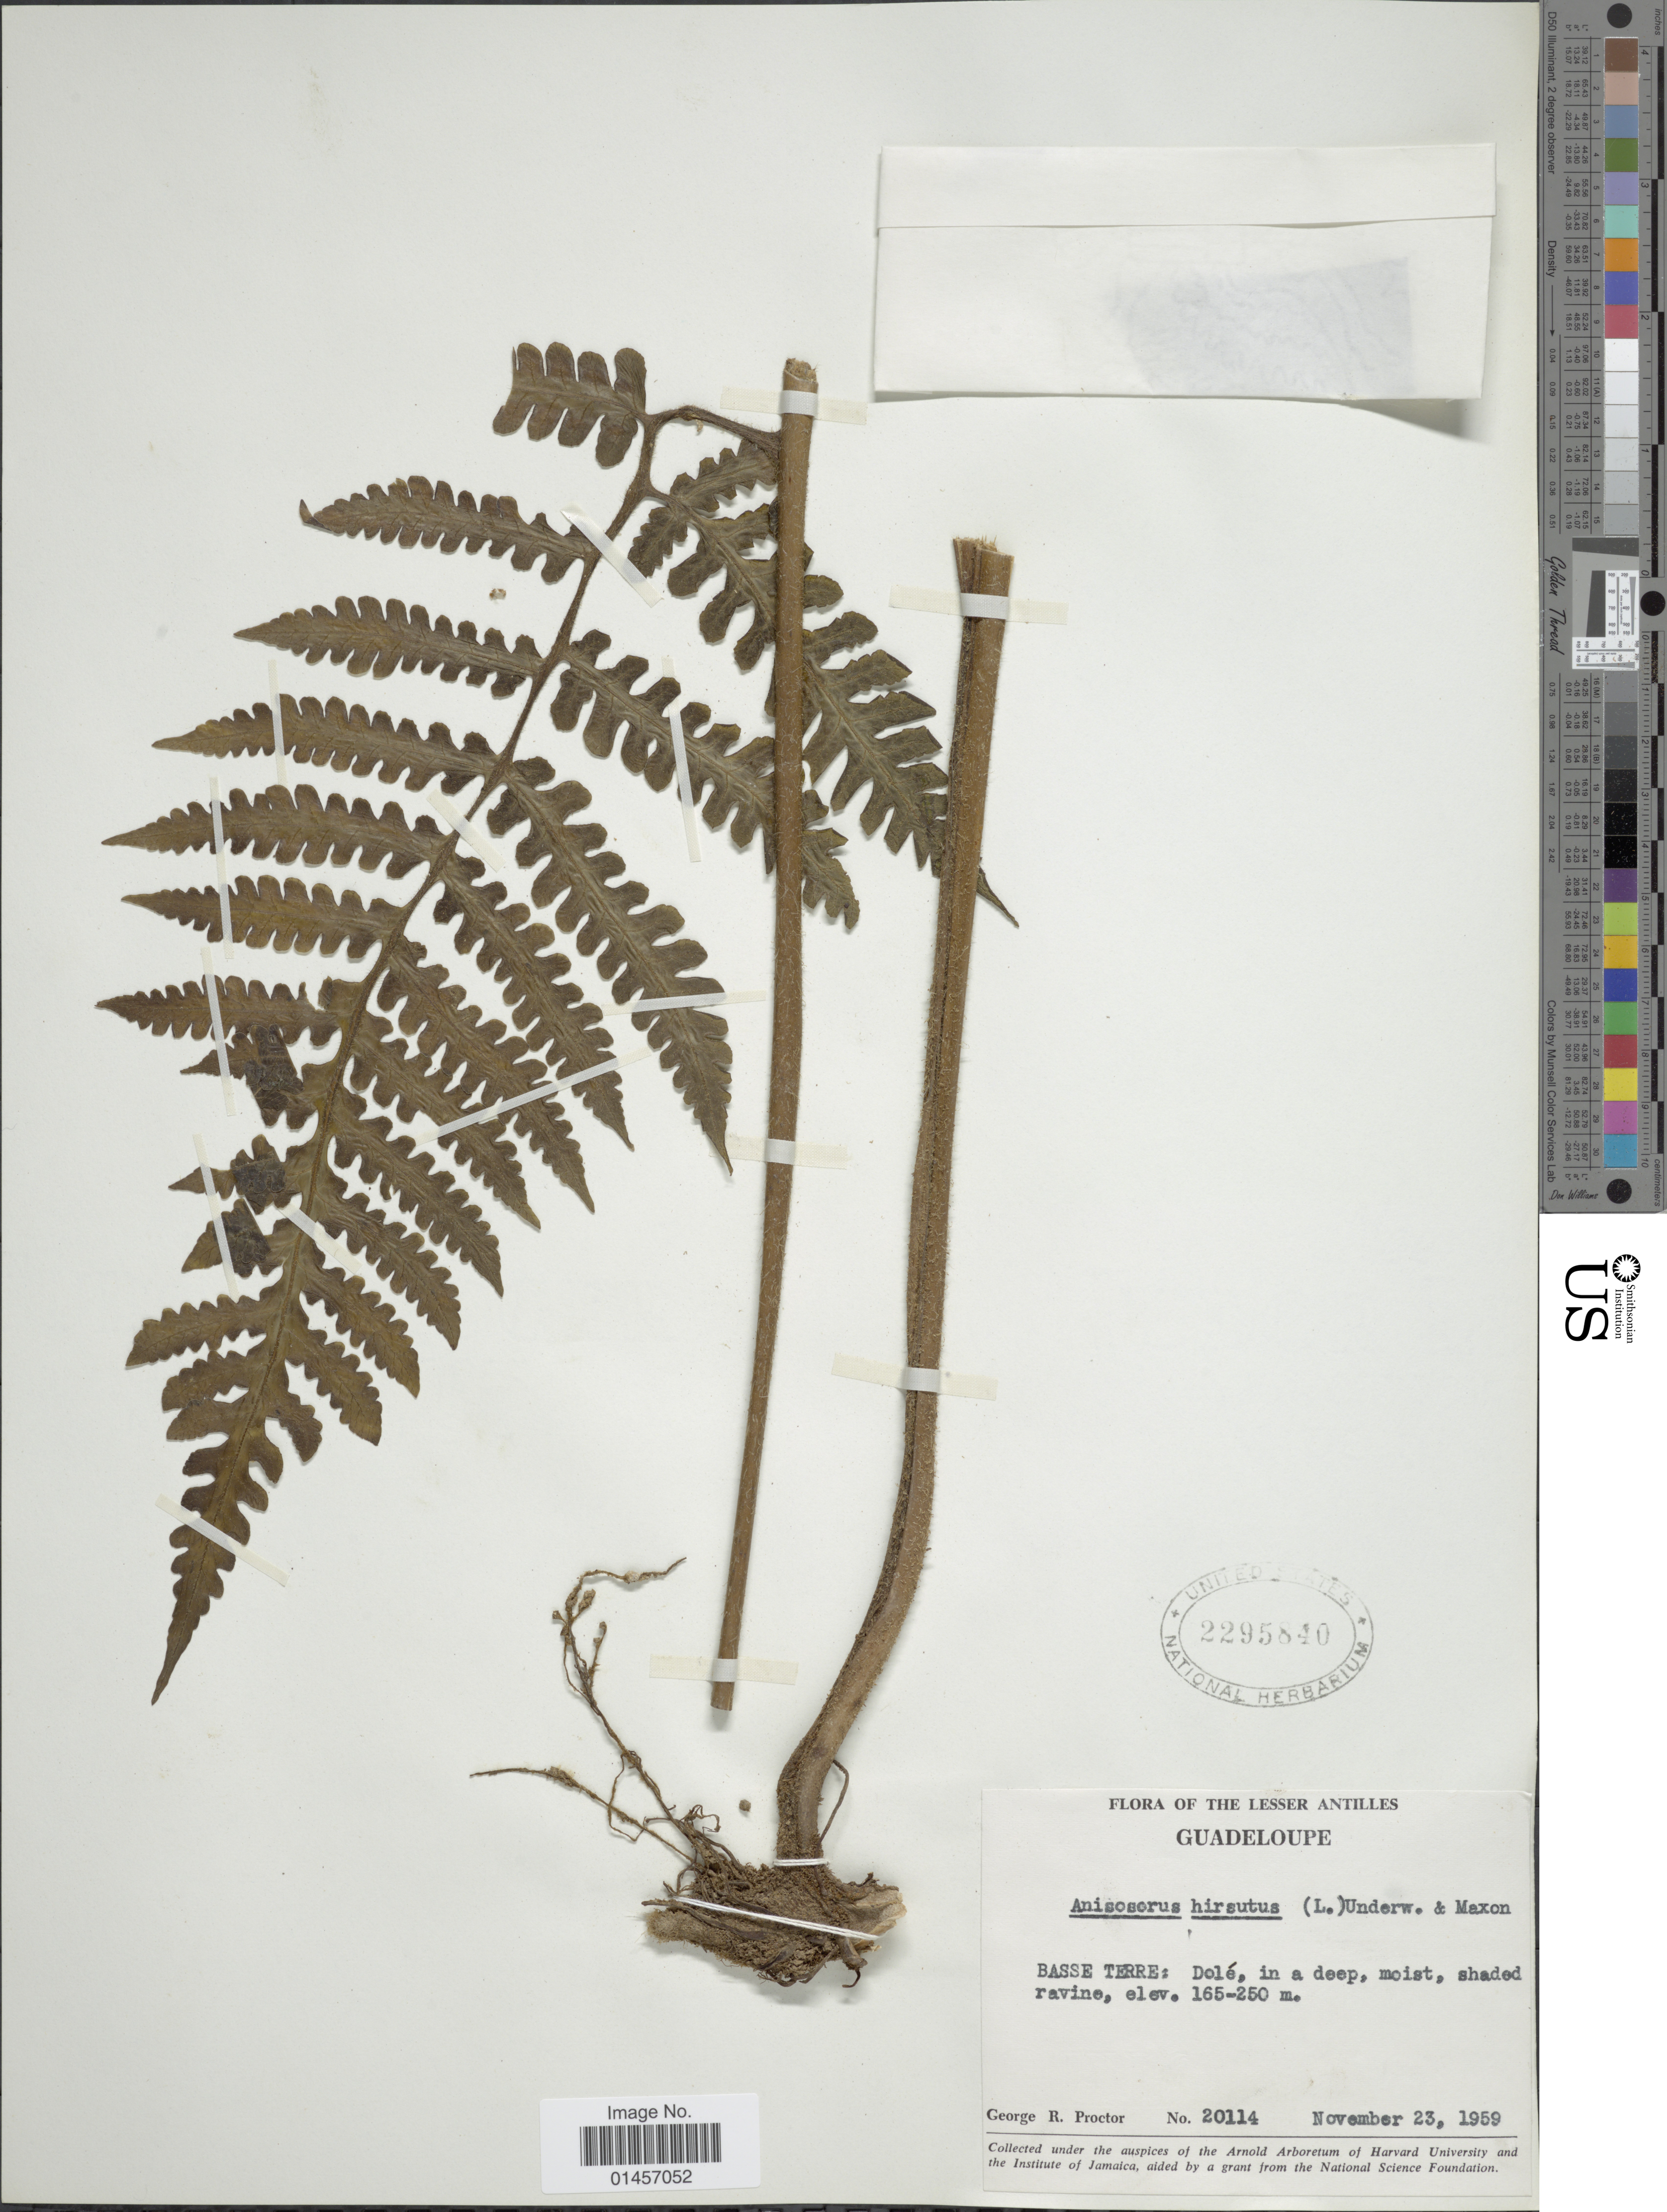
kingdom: Plantae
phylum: Tracheophyta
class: Polypodiopsida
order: Polypodiales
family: Lonchitidaceae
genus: Lonchitis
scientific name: Lonchitis hirsuta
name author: L.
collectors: G. R. Proctor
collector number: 20114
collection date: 1959-11-23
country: Guadeloupe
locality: Guadeloupe, Lesser Antilles, Basse Terre: Dole, in a deep, moist, shaded ravine.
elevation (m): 165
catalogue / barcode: US 2295840